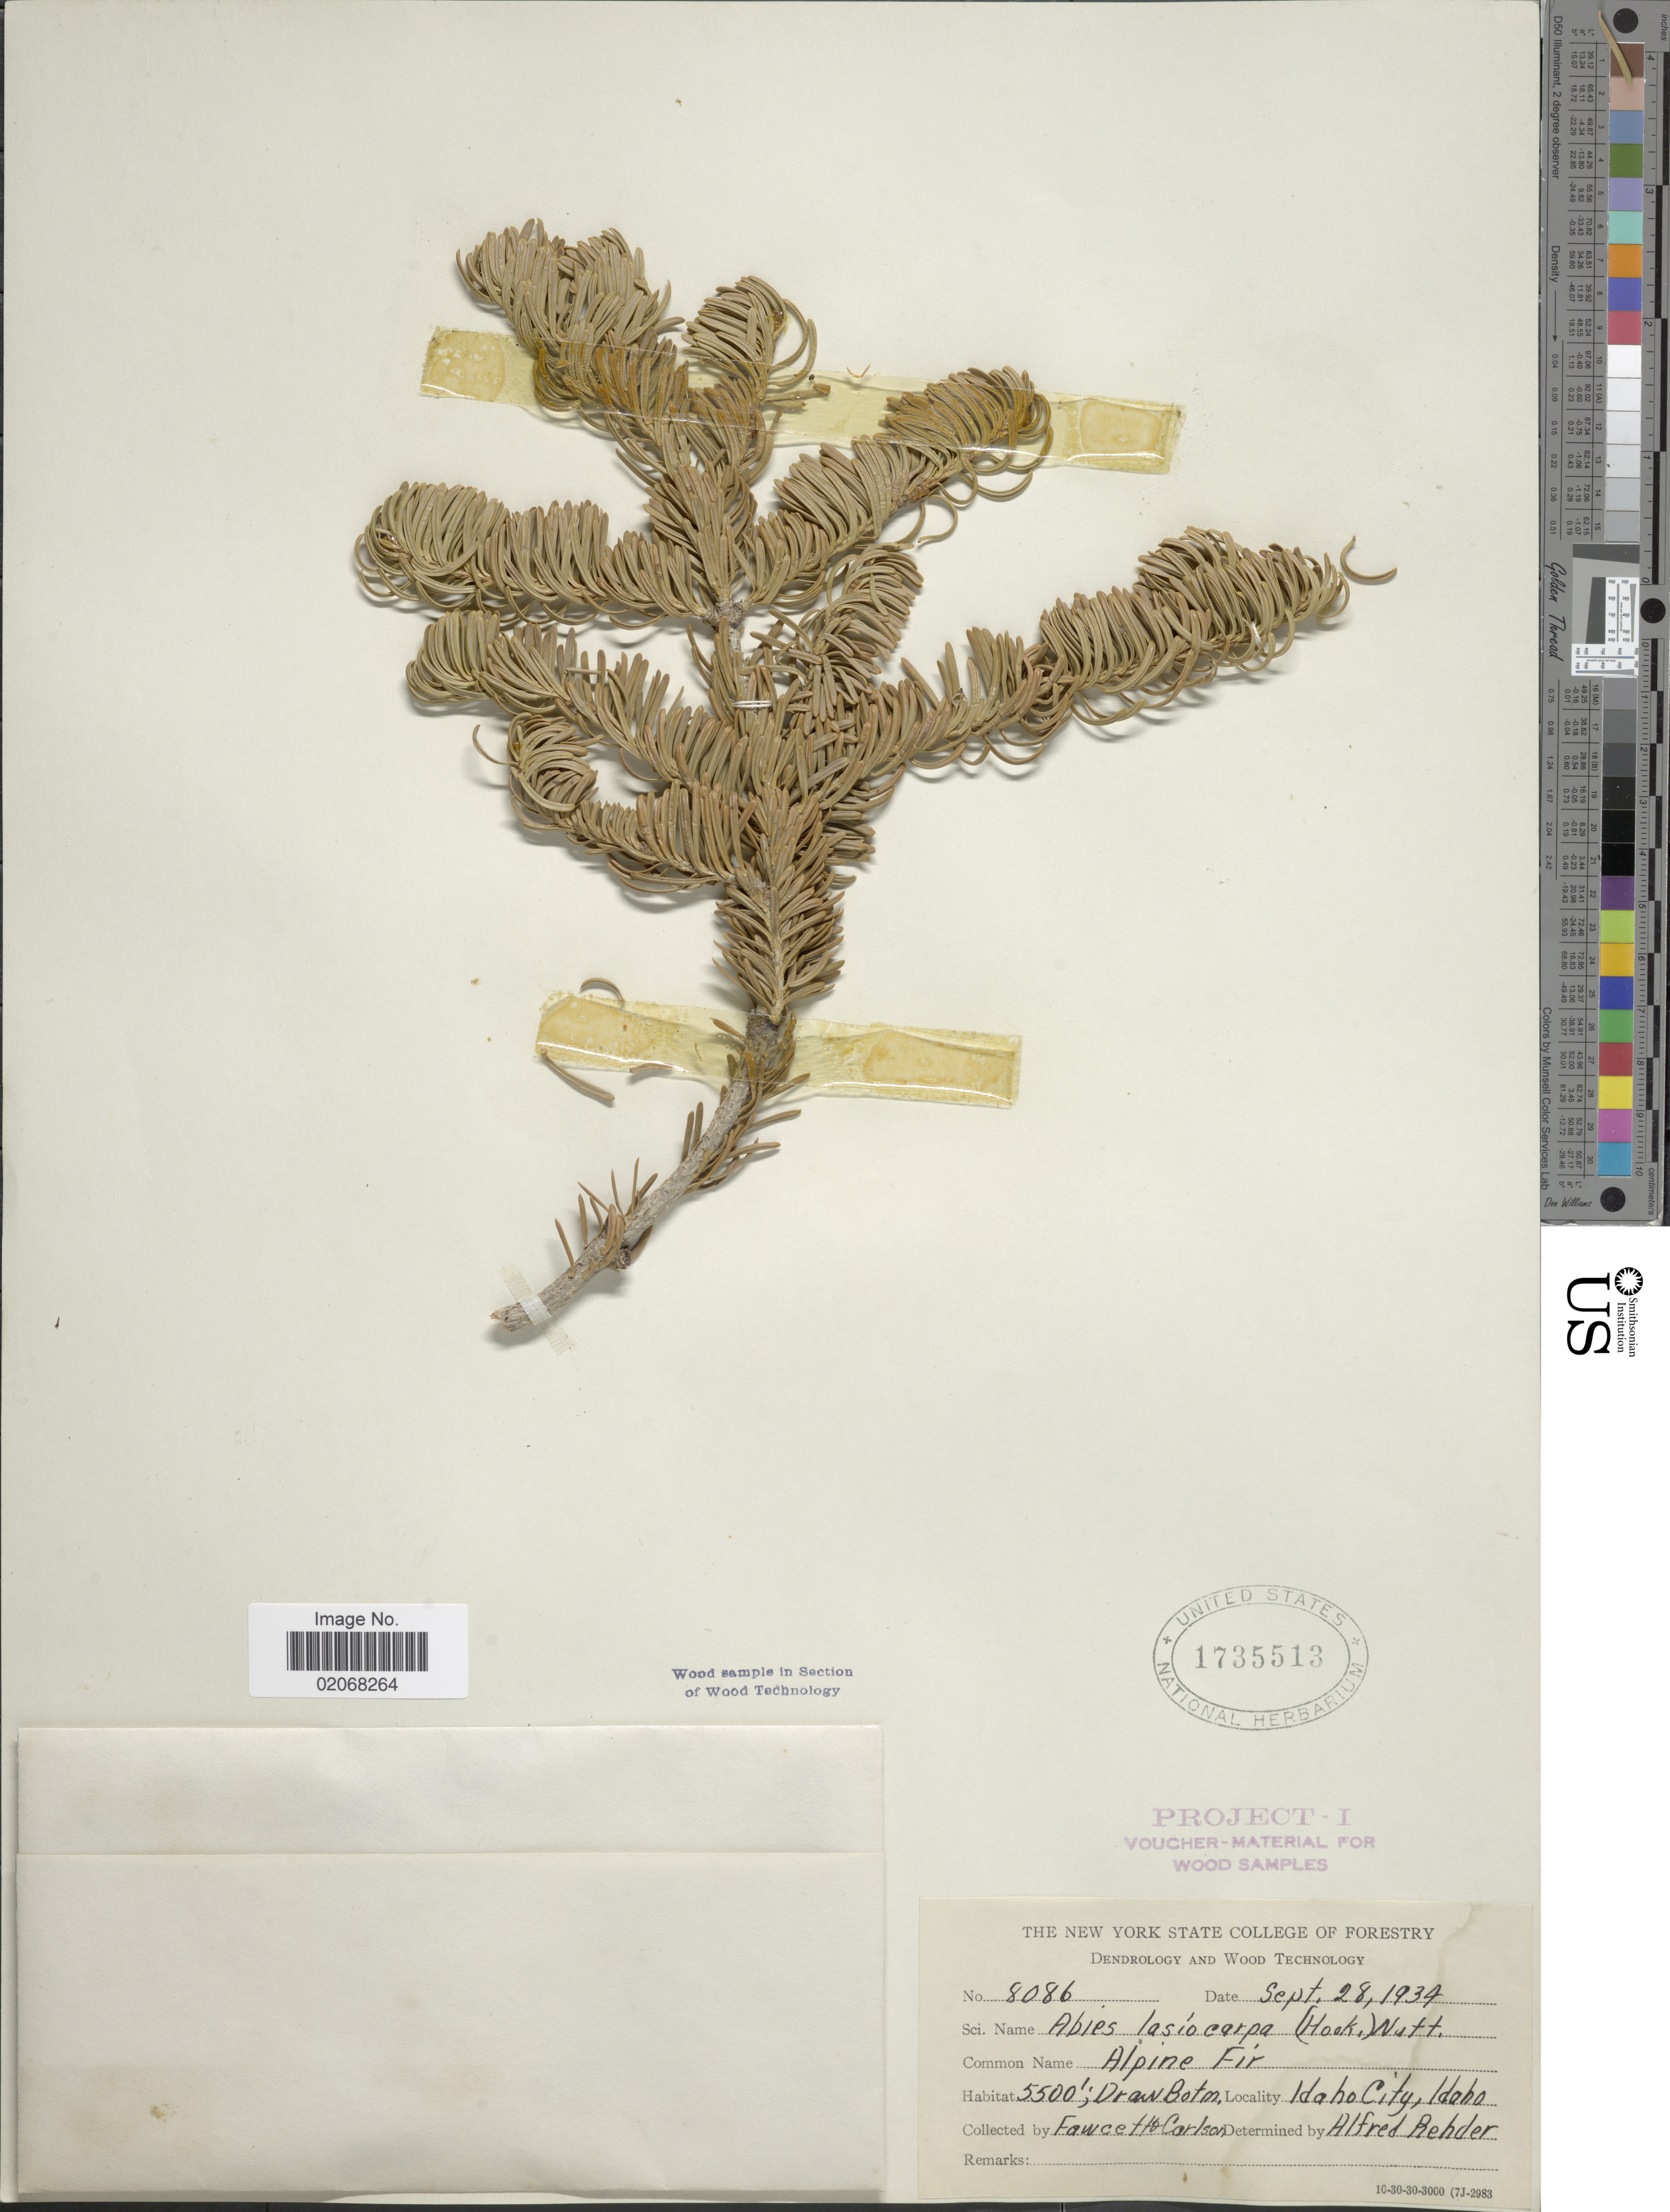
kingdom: Plantae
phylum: Tracheophyta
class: Pinopsida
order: Pinales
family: Pinaceae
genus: Abies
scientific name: Abies lasiocarpa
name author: (Hook.) Nutt.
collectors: F. Carlson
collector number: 8086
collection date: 1934-09-28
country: United States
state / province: Idaho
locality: Draw Botm, Idaho City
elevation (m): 1676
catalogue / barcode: US 1735513